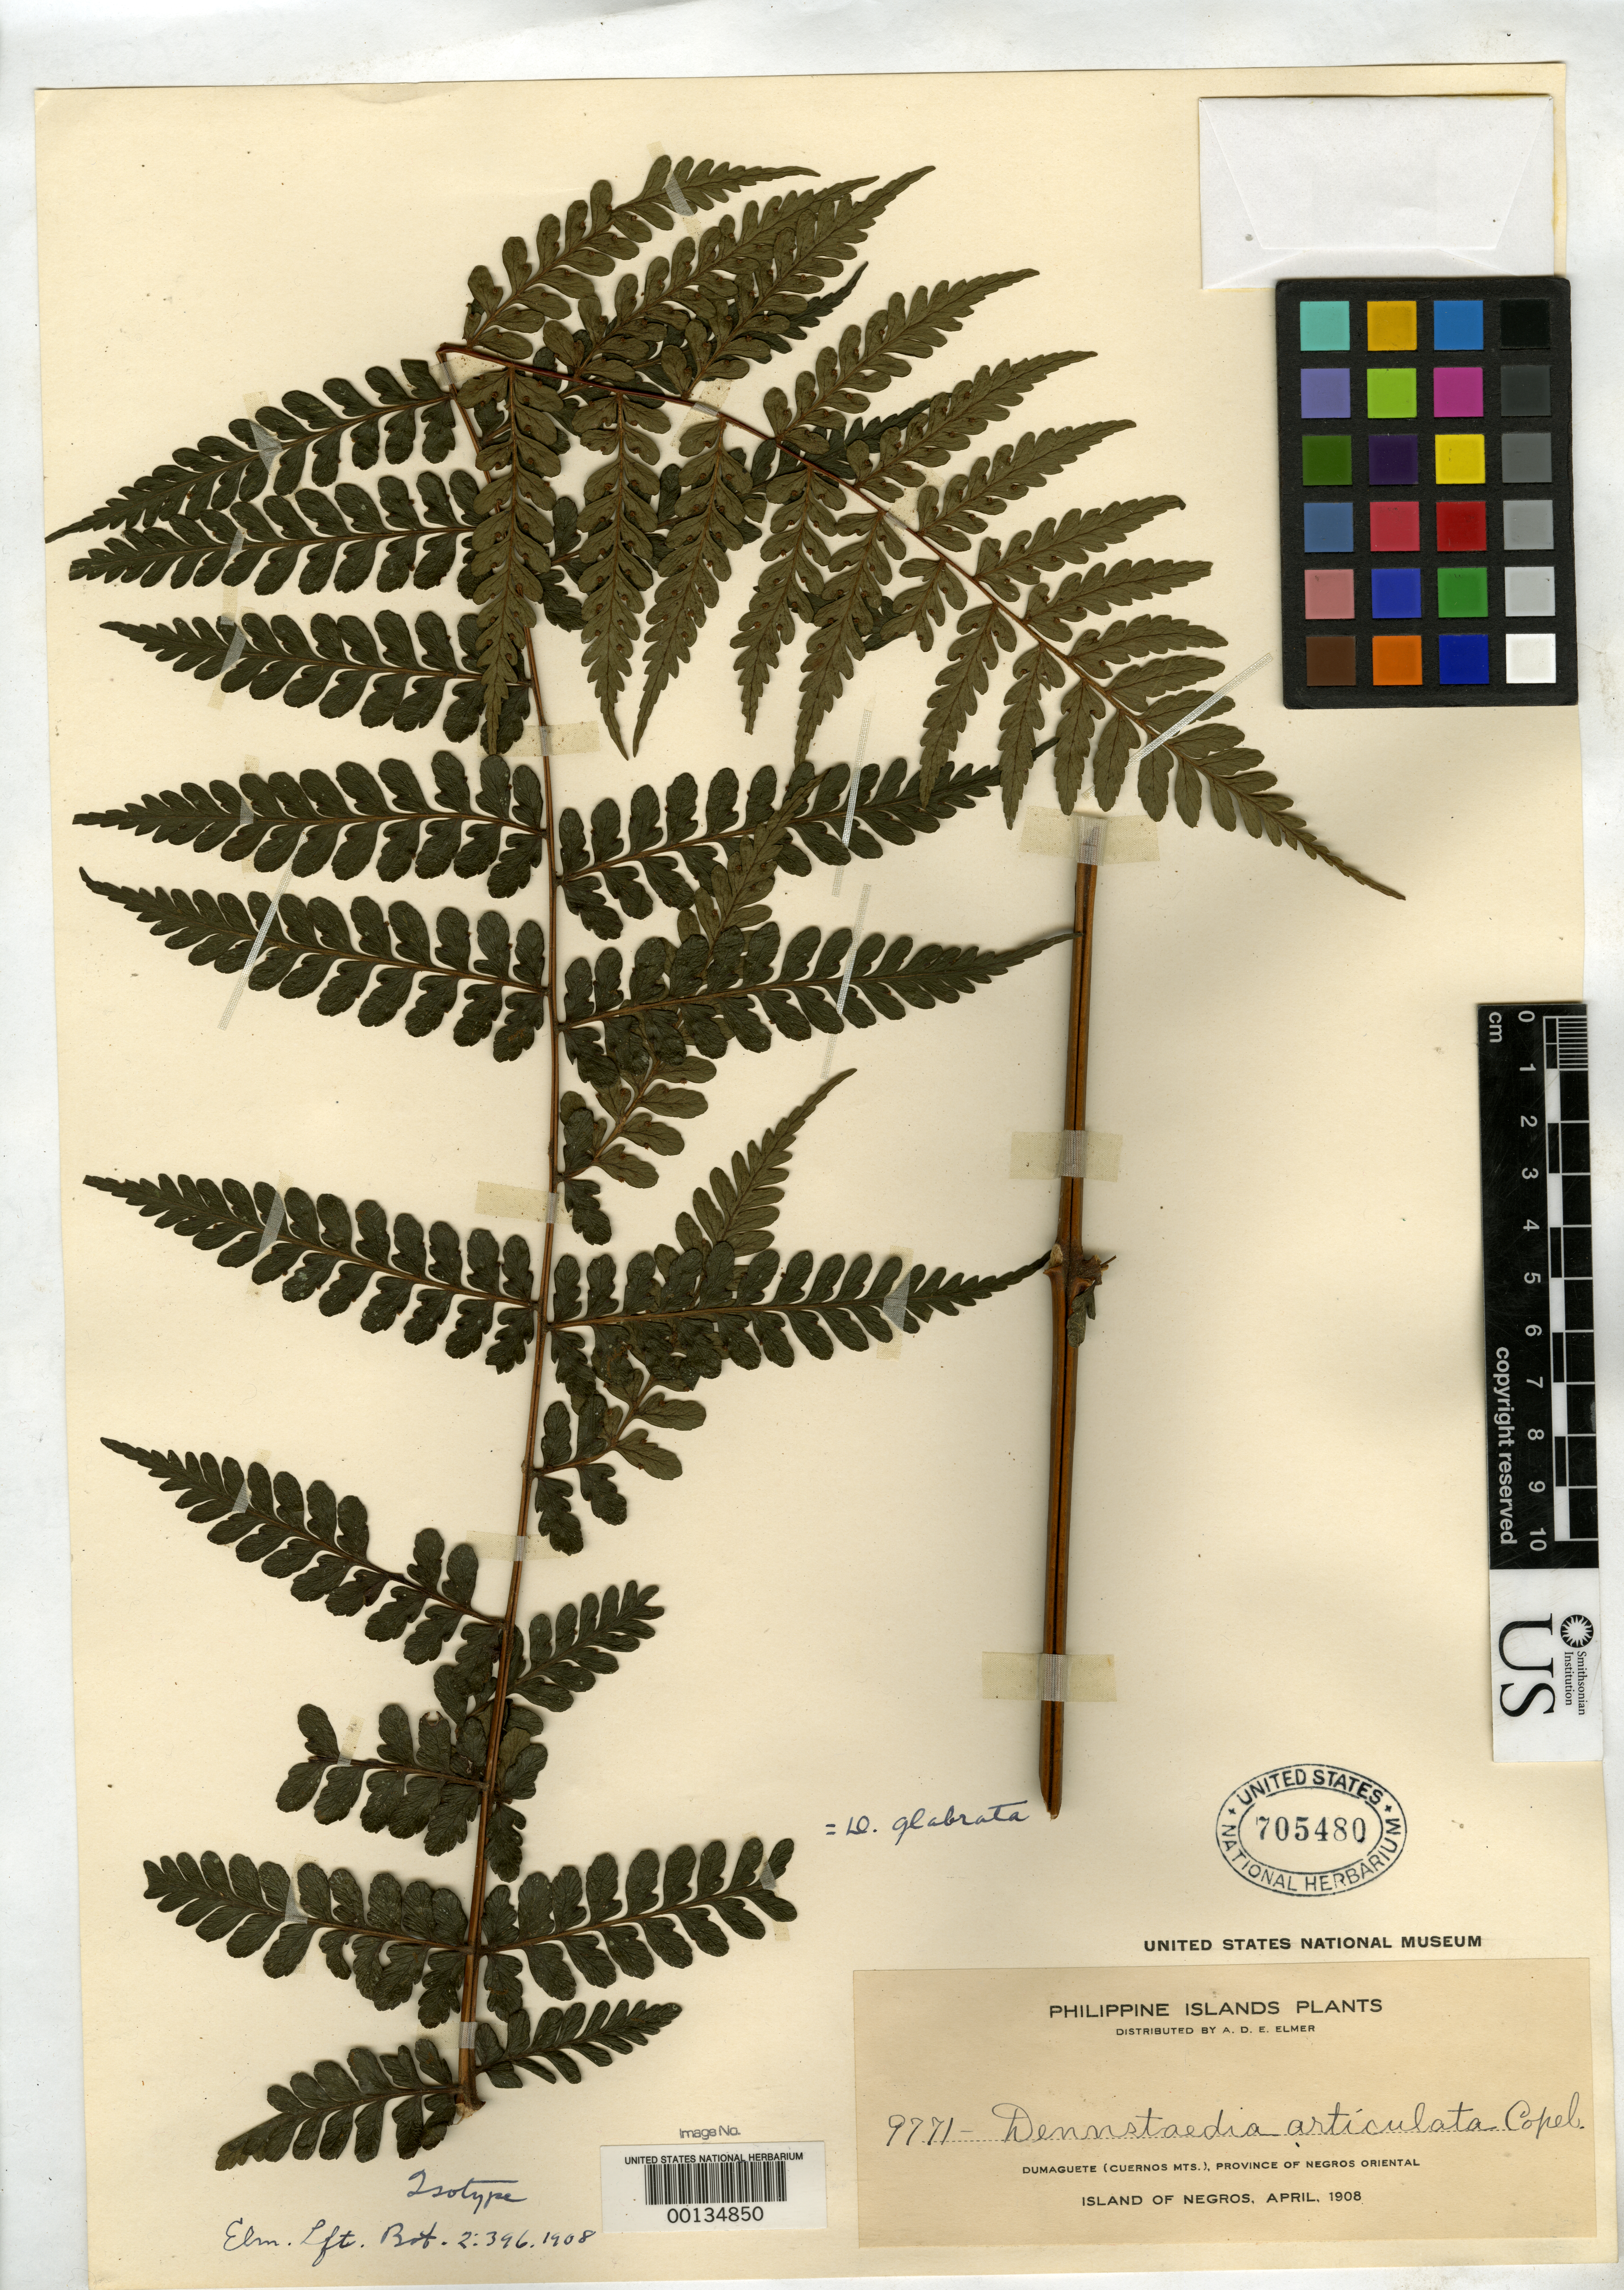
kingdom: Plantae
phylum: Tracheophyta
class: Polypodiopsida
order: Polypodiales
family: Dennstaedtiaceae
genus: Dennstaedtia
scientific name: Dennstaedtia articulata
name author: Copel. in Elmer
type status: Isotype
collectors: A. D. E. Elmer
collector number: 9771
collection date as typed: Apr 1908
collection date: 1908-04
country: Philippines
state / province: Central Visayas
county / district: Negros Oriental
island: Negros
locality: Dumaguete, Cuernos Mountains.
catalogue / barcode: US 705480